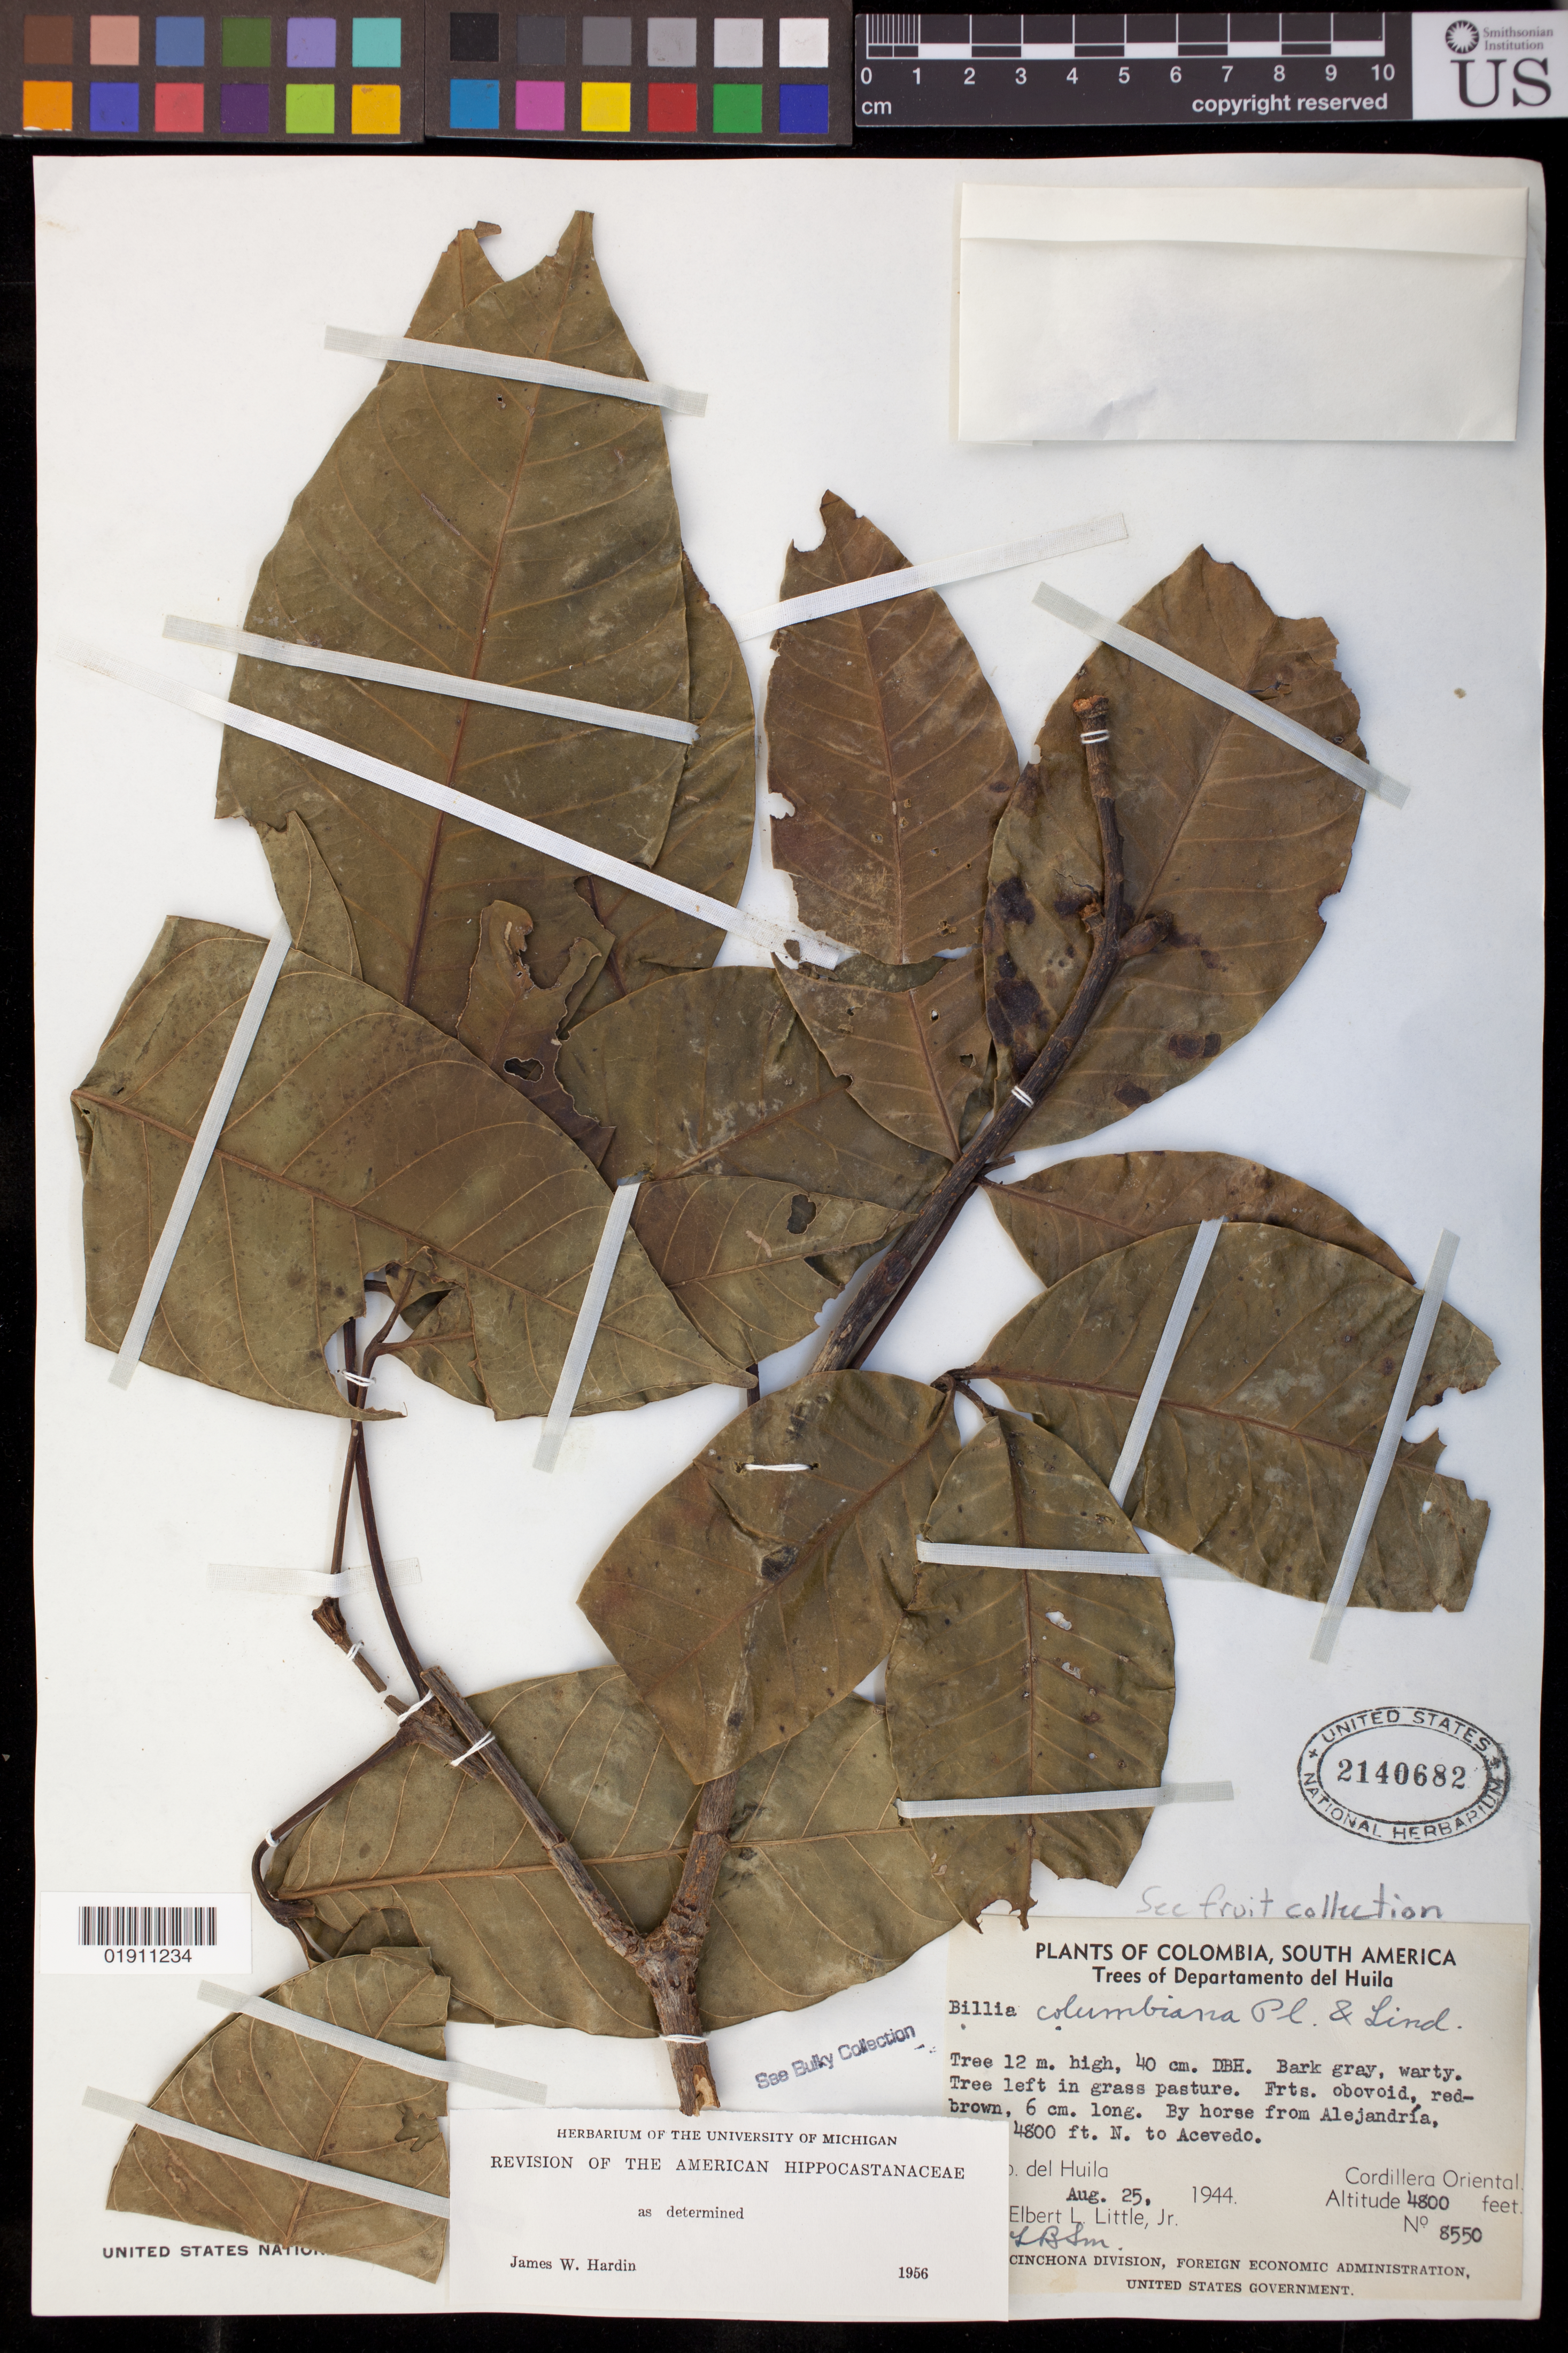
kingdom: Plantae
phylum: Tracheophyta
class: Magnoliopsida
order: Sapindales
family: Sapindaceae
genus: Billia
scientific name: Billia rosea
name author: (Planch. & Linden) C. Ulloa & P.M. Jørg.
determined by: Acevedo-Rodríguez, P., (BOT), Smithsonian Institution - National Museum of Natural History (UNITED STATES)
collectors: E. L. Little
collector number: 8550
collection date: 1944-08-25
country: Colombia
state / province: Huila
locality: Departamento del Huila; Cordillera Oriental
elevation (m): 1463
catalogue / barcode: US 2140682